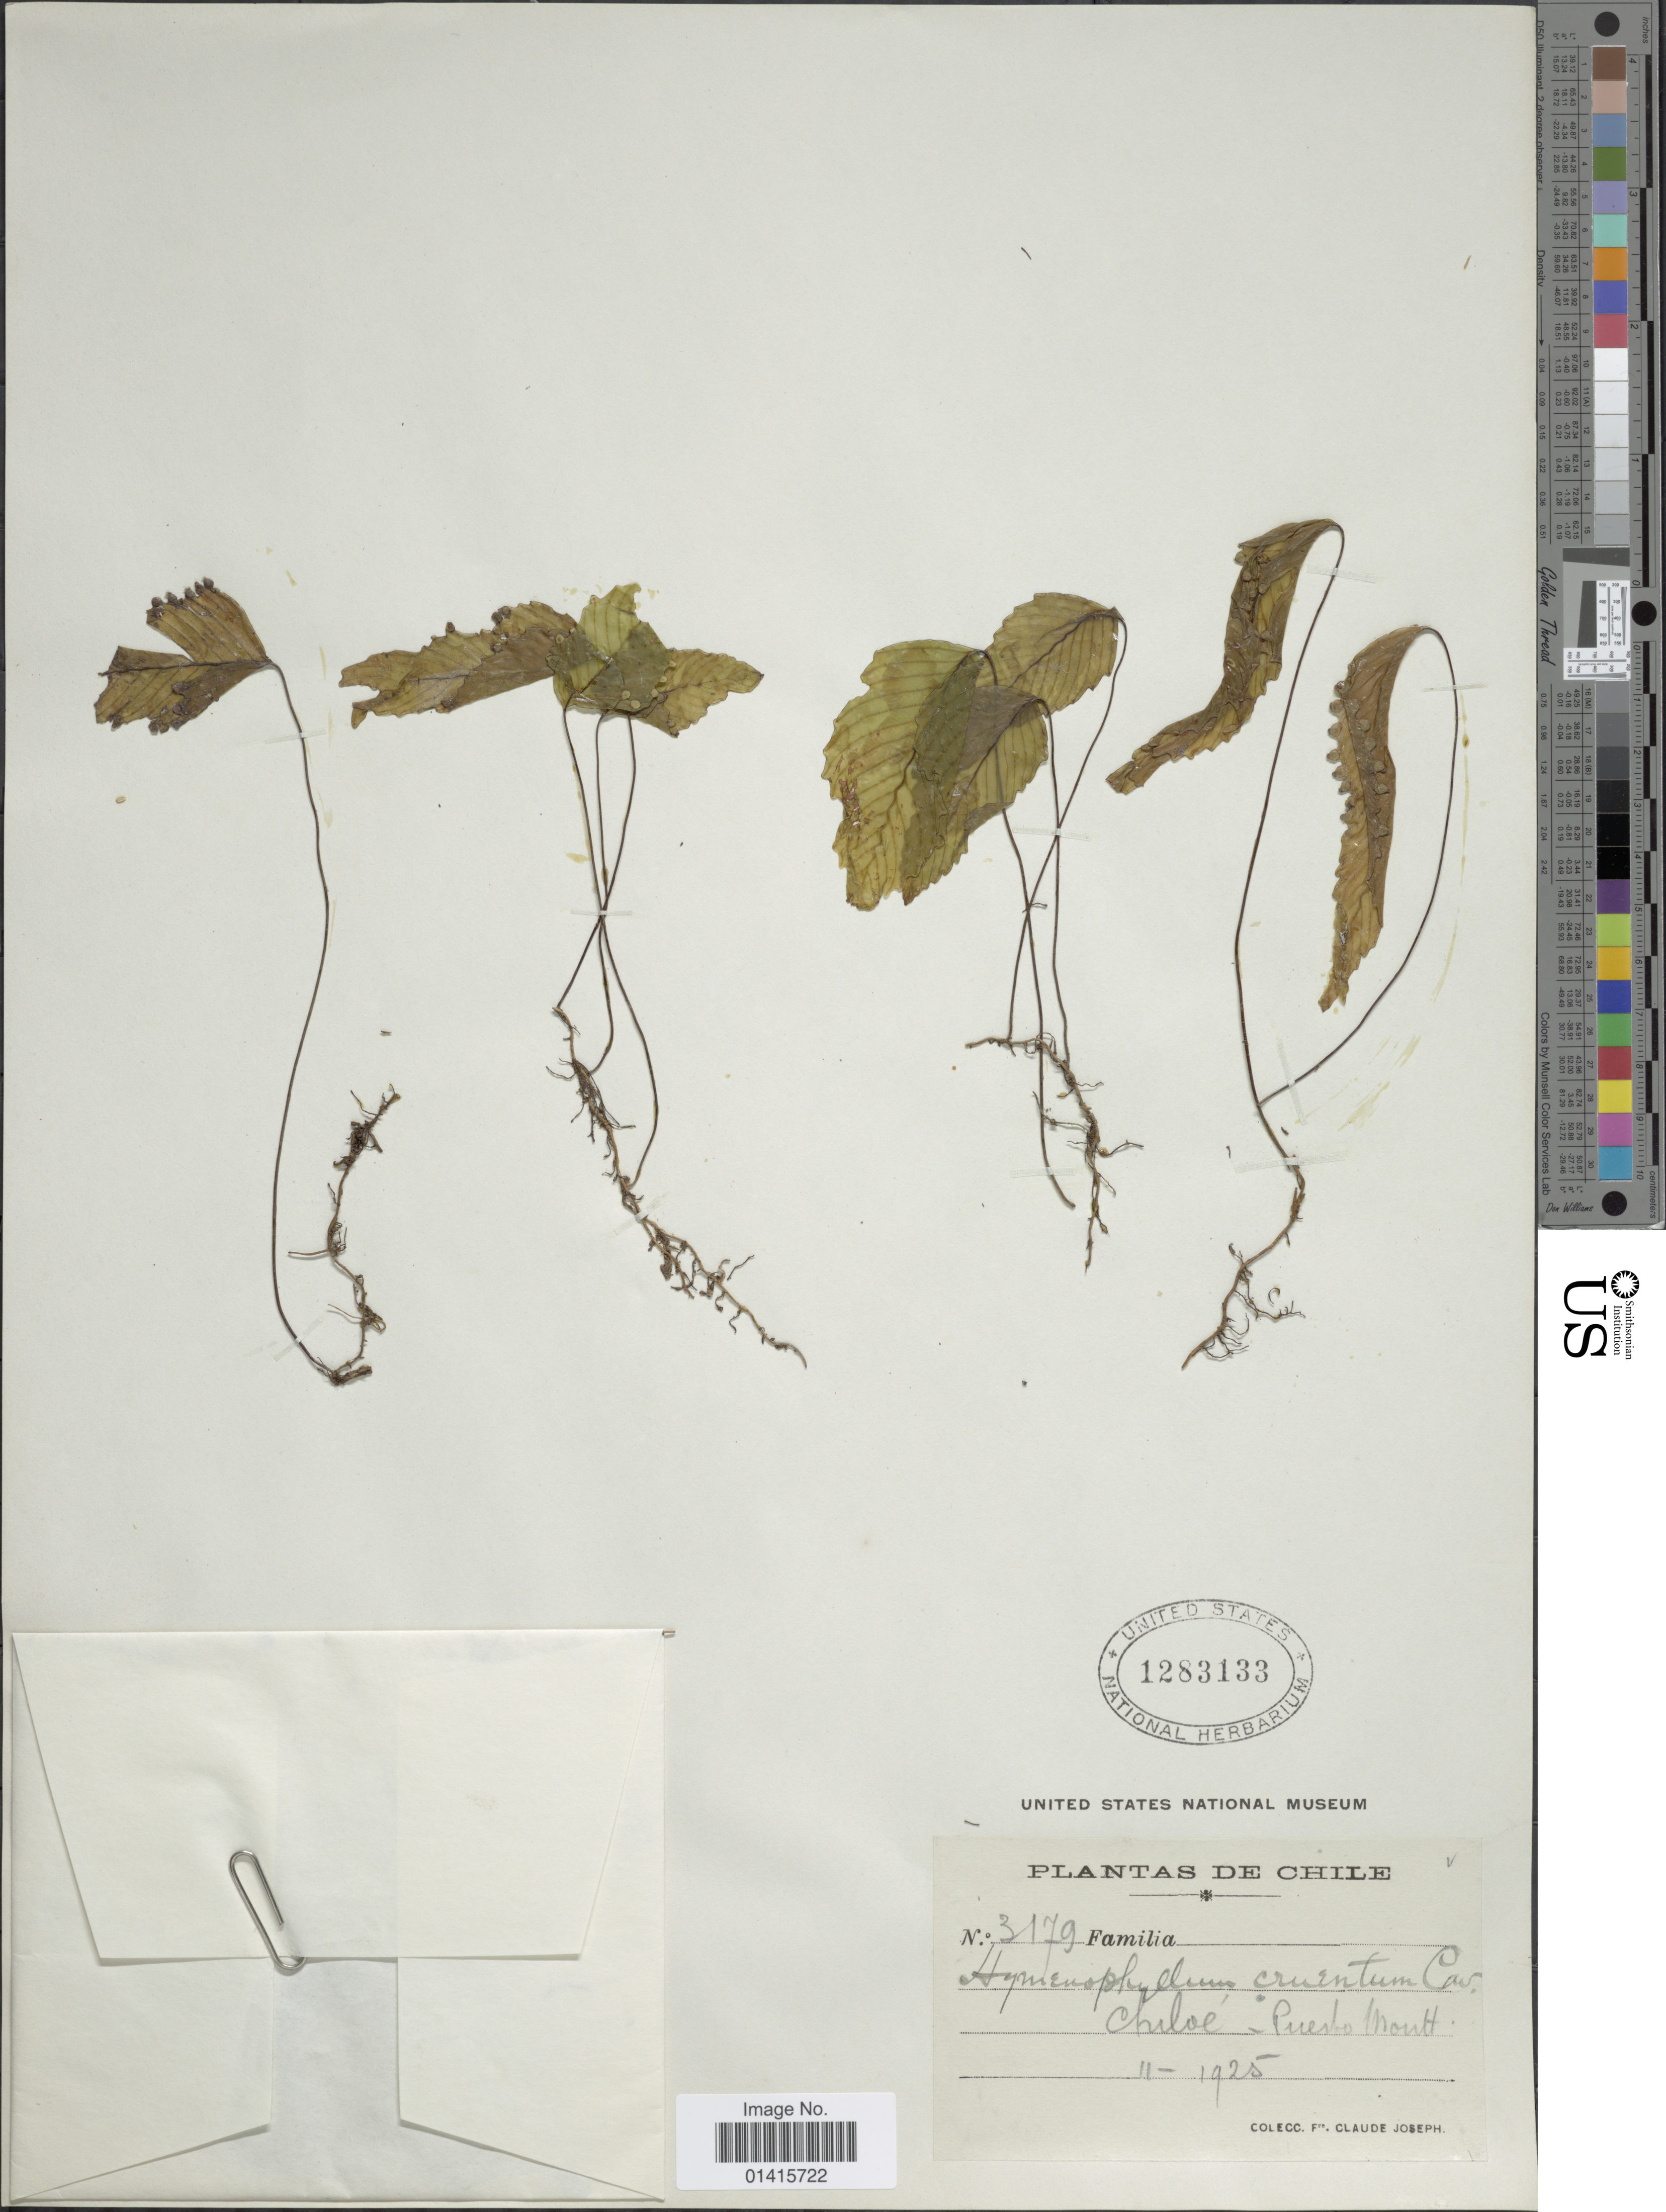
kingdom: Plantae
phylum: Tracheophyta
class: Polypodiopsida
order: Hymenophyllales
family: Hymenophyllaceae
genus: Hymenophyllum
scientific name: Hymenophyllum cruentum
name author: Cav.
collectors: Frere Claude Joseph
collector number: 3179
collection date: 1925-11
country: Chile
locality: Chiloé-Puerto Moutt.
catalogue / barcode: US 1283133